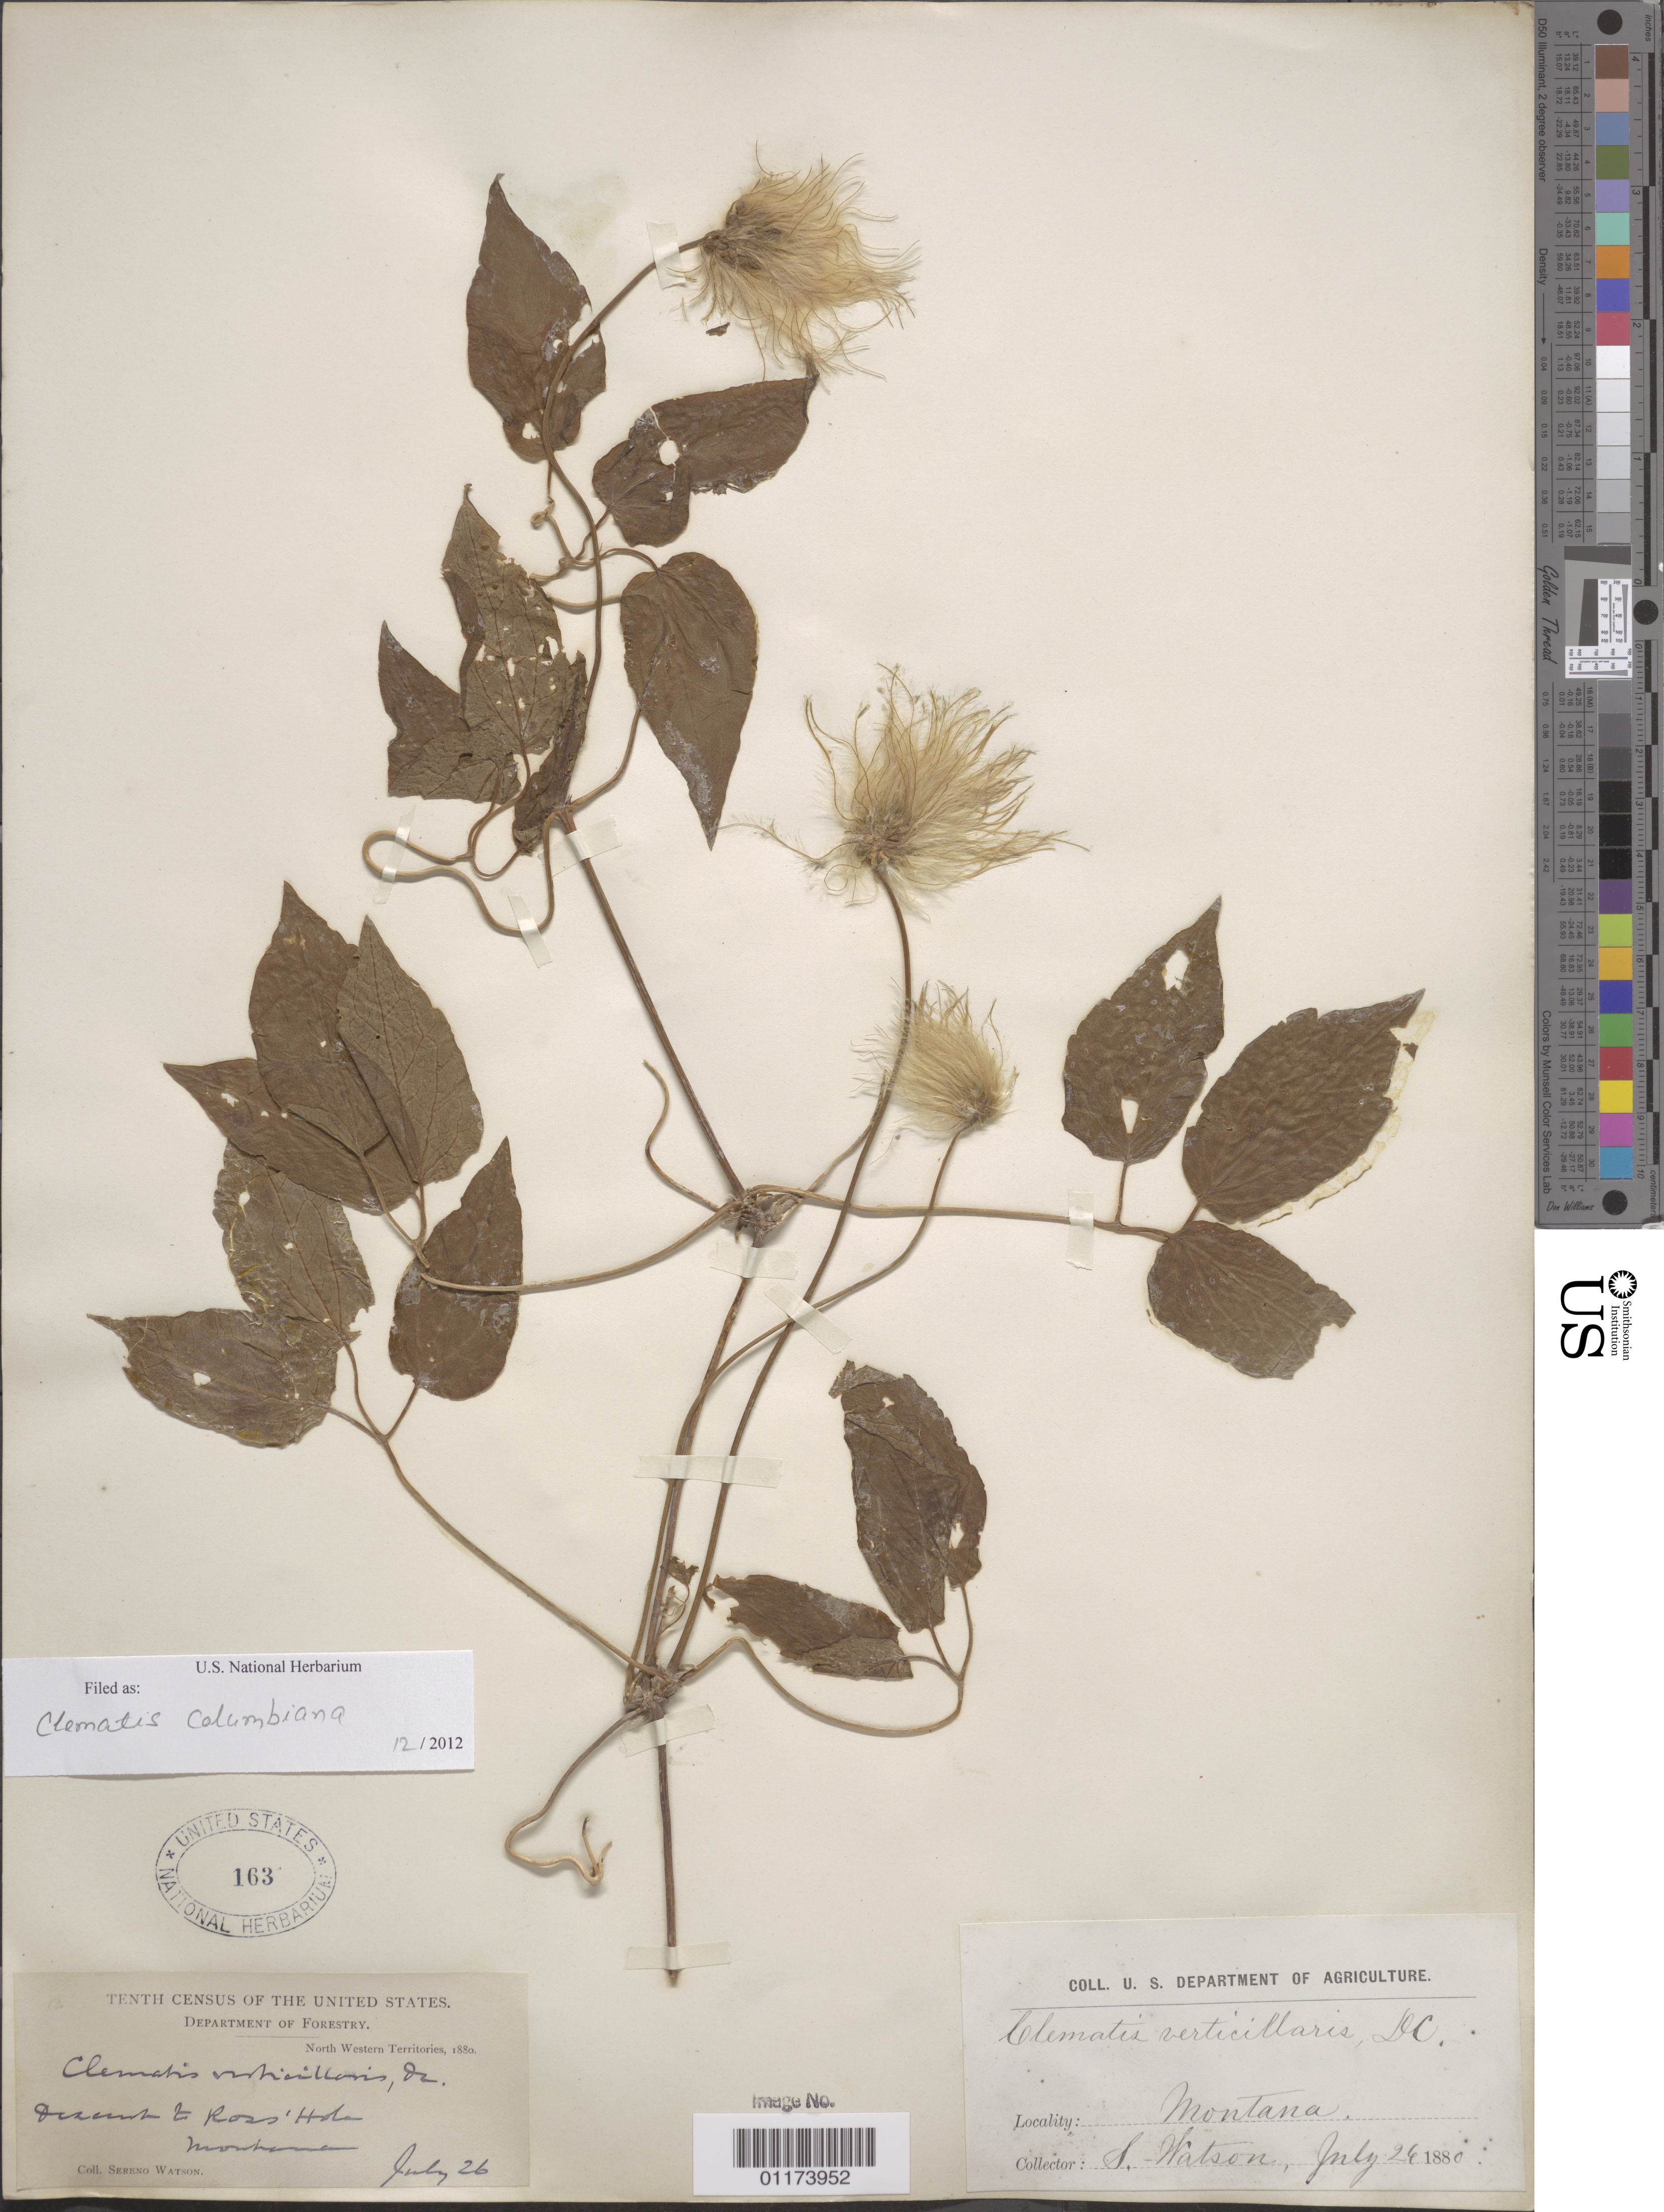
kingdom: Plantae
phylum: Tracheophyta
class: Magnoliopsida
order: Ranunculales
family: Ranunculaceae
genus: Clematis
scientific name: Clematis occidentalis var. grosseserrata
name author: (Rydb.) J.S. Pringle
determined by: Strong, M. T., (US), Smithsonian Institution - National Museum of Natural History (UNITED STATES)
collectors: S. Watson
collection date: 1880-07-26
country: United States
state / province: Montana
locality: [De..] to Rosi Hole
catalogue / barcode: US 163